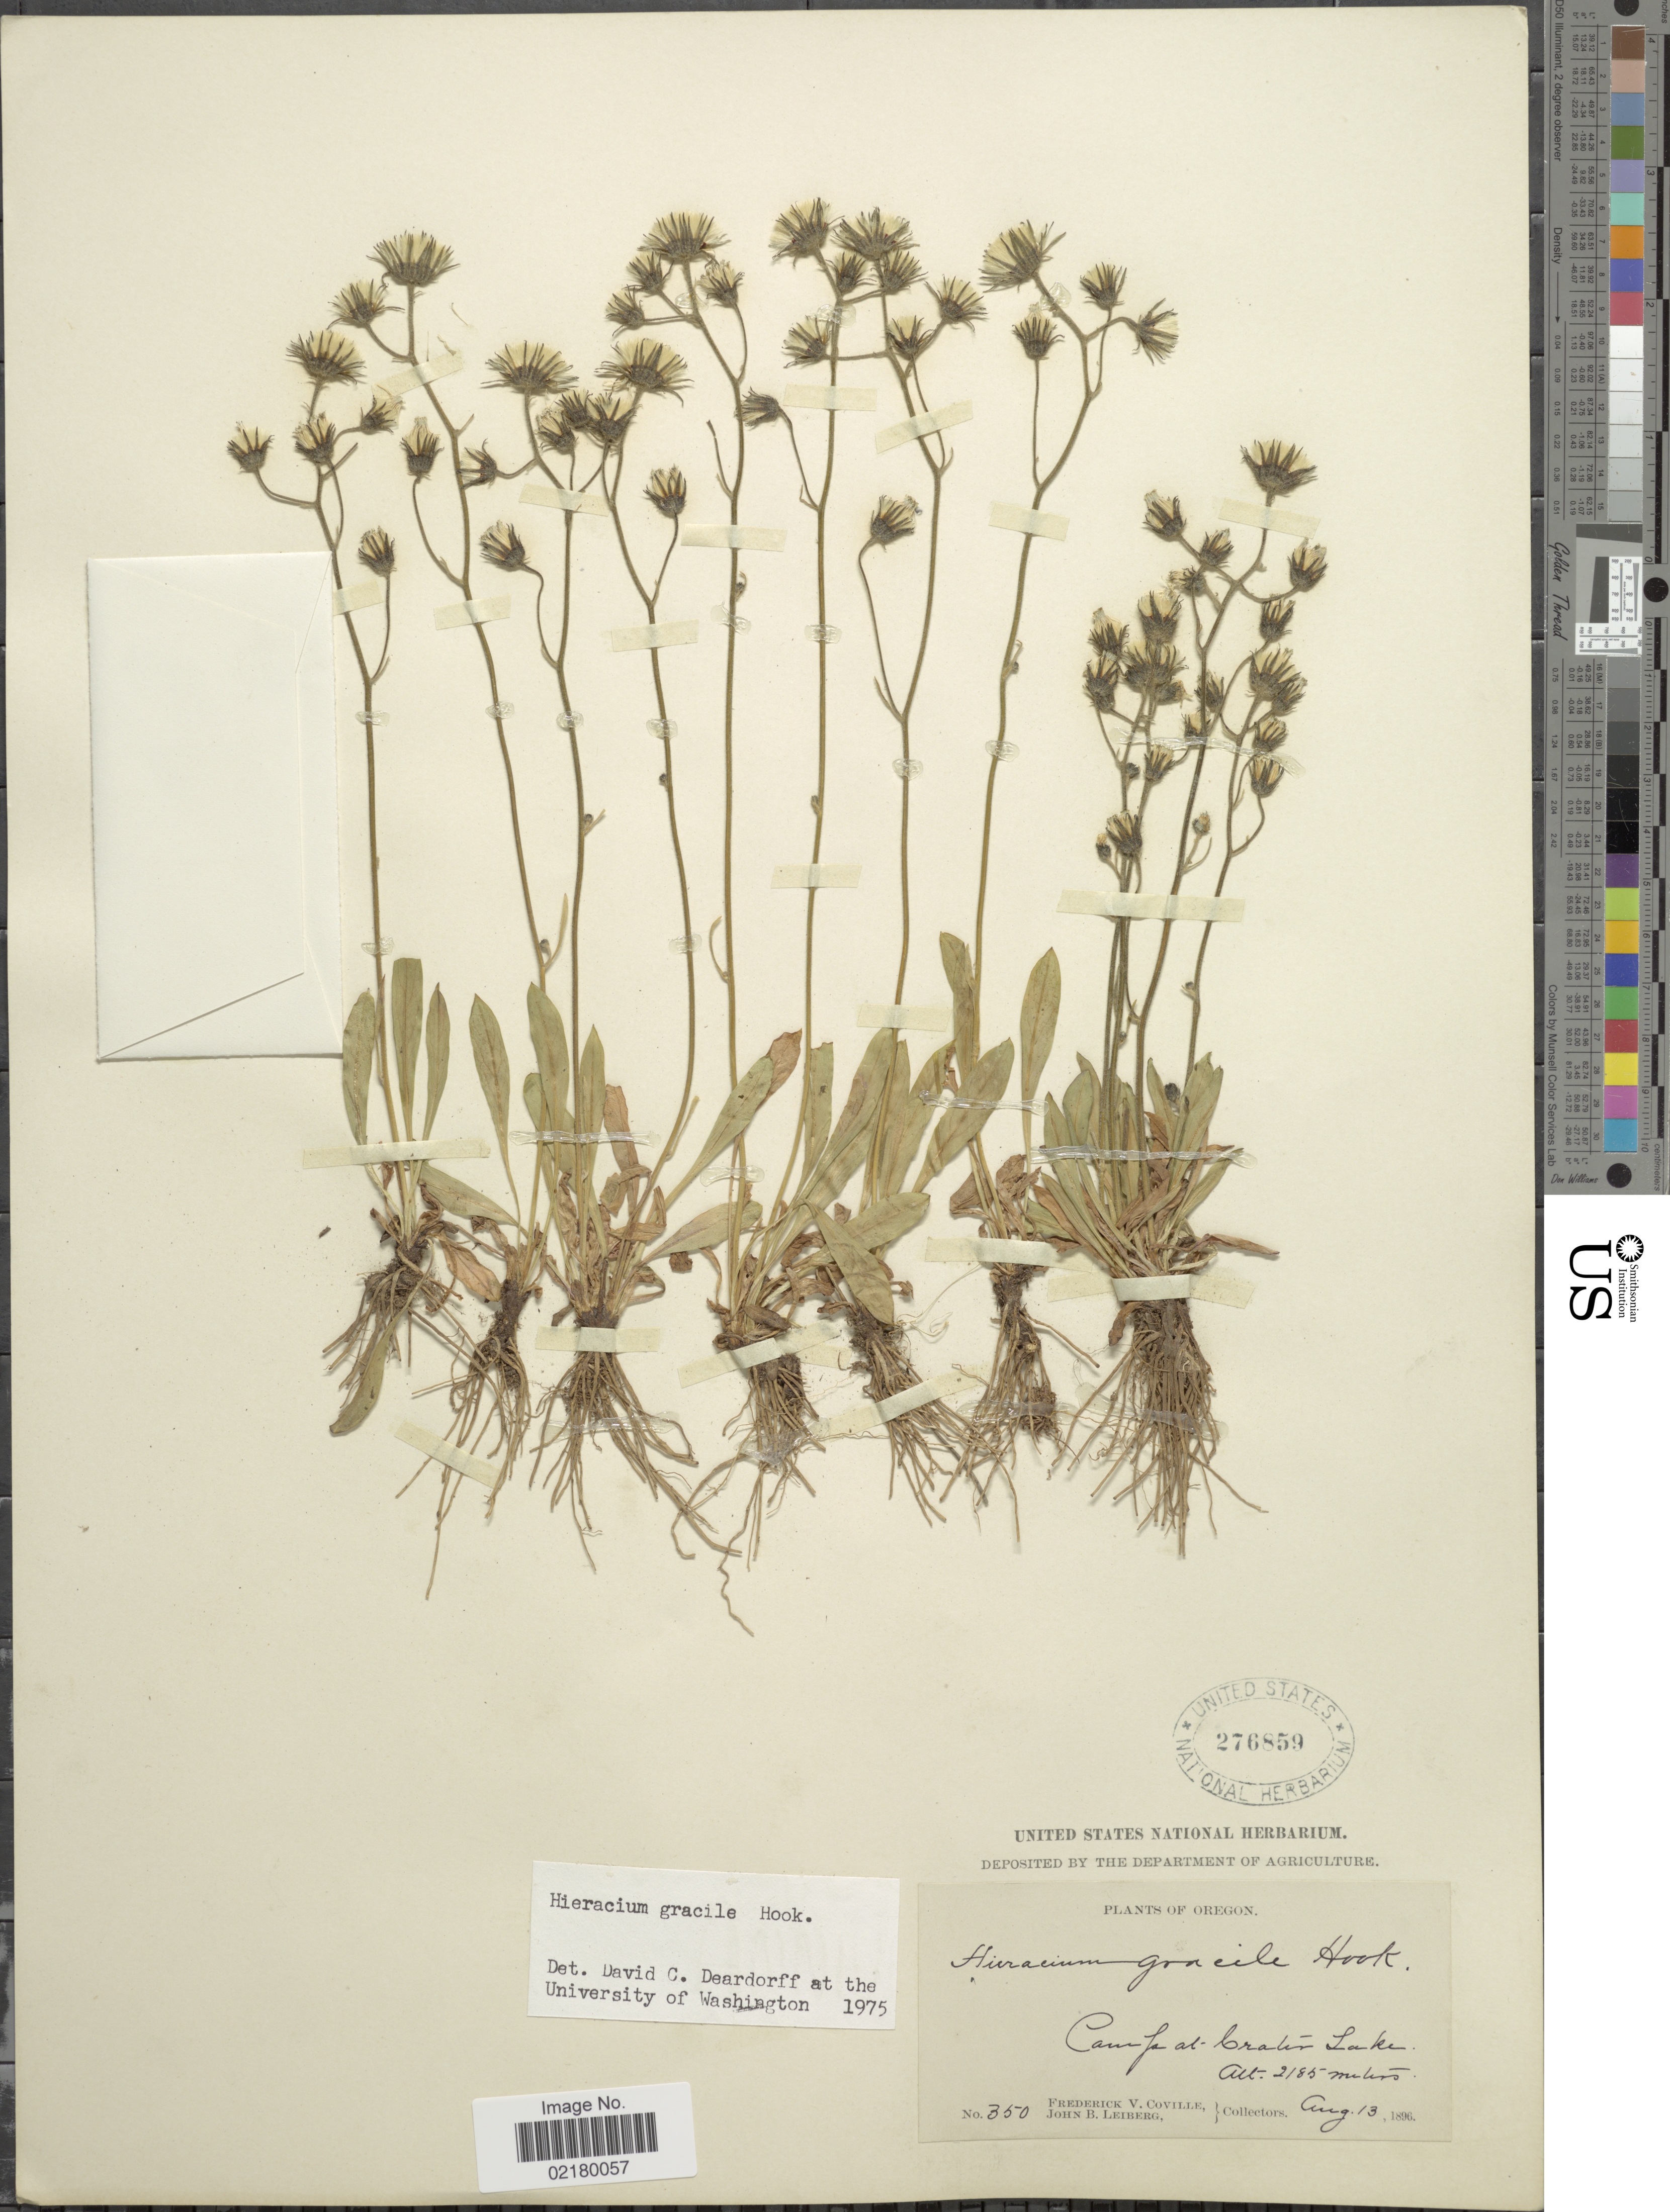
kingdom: Plantae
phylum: Tracheophyta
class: Magnoliopsida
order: Asterales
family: Asteraceae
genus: Hieracium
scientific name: Hieracium triste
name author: Willd. ex Spreng.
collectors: F. V. Coville & J. B. Leiberg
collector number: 350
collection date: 1896-08-13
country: United States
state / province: Oregon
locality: Camp at Crater Lake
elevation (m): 2185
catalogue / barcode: US 276859